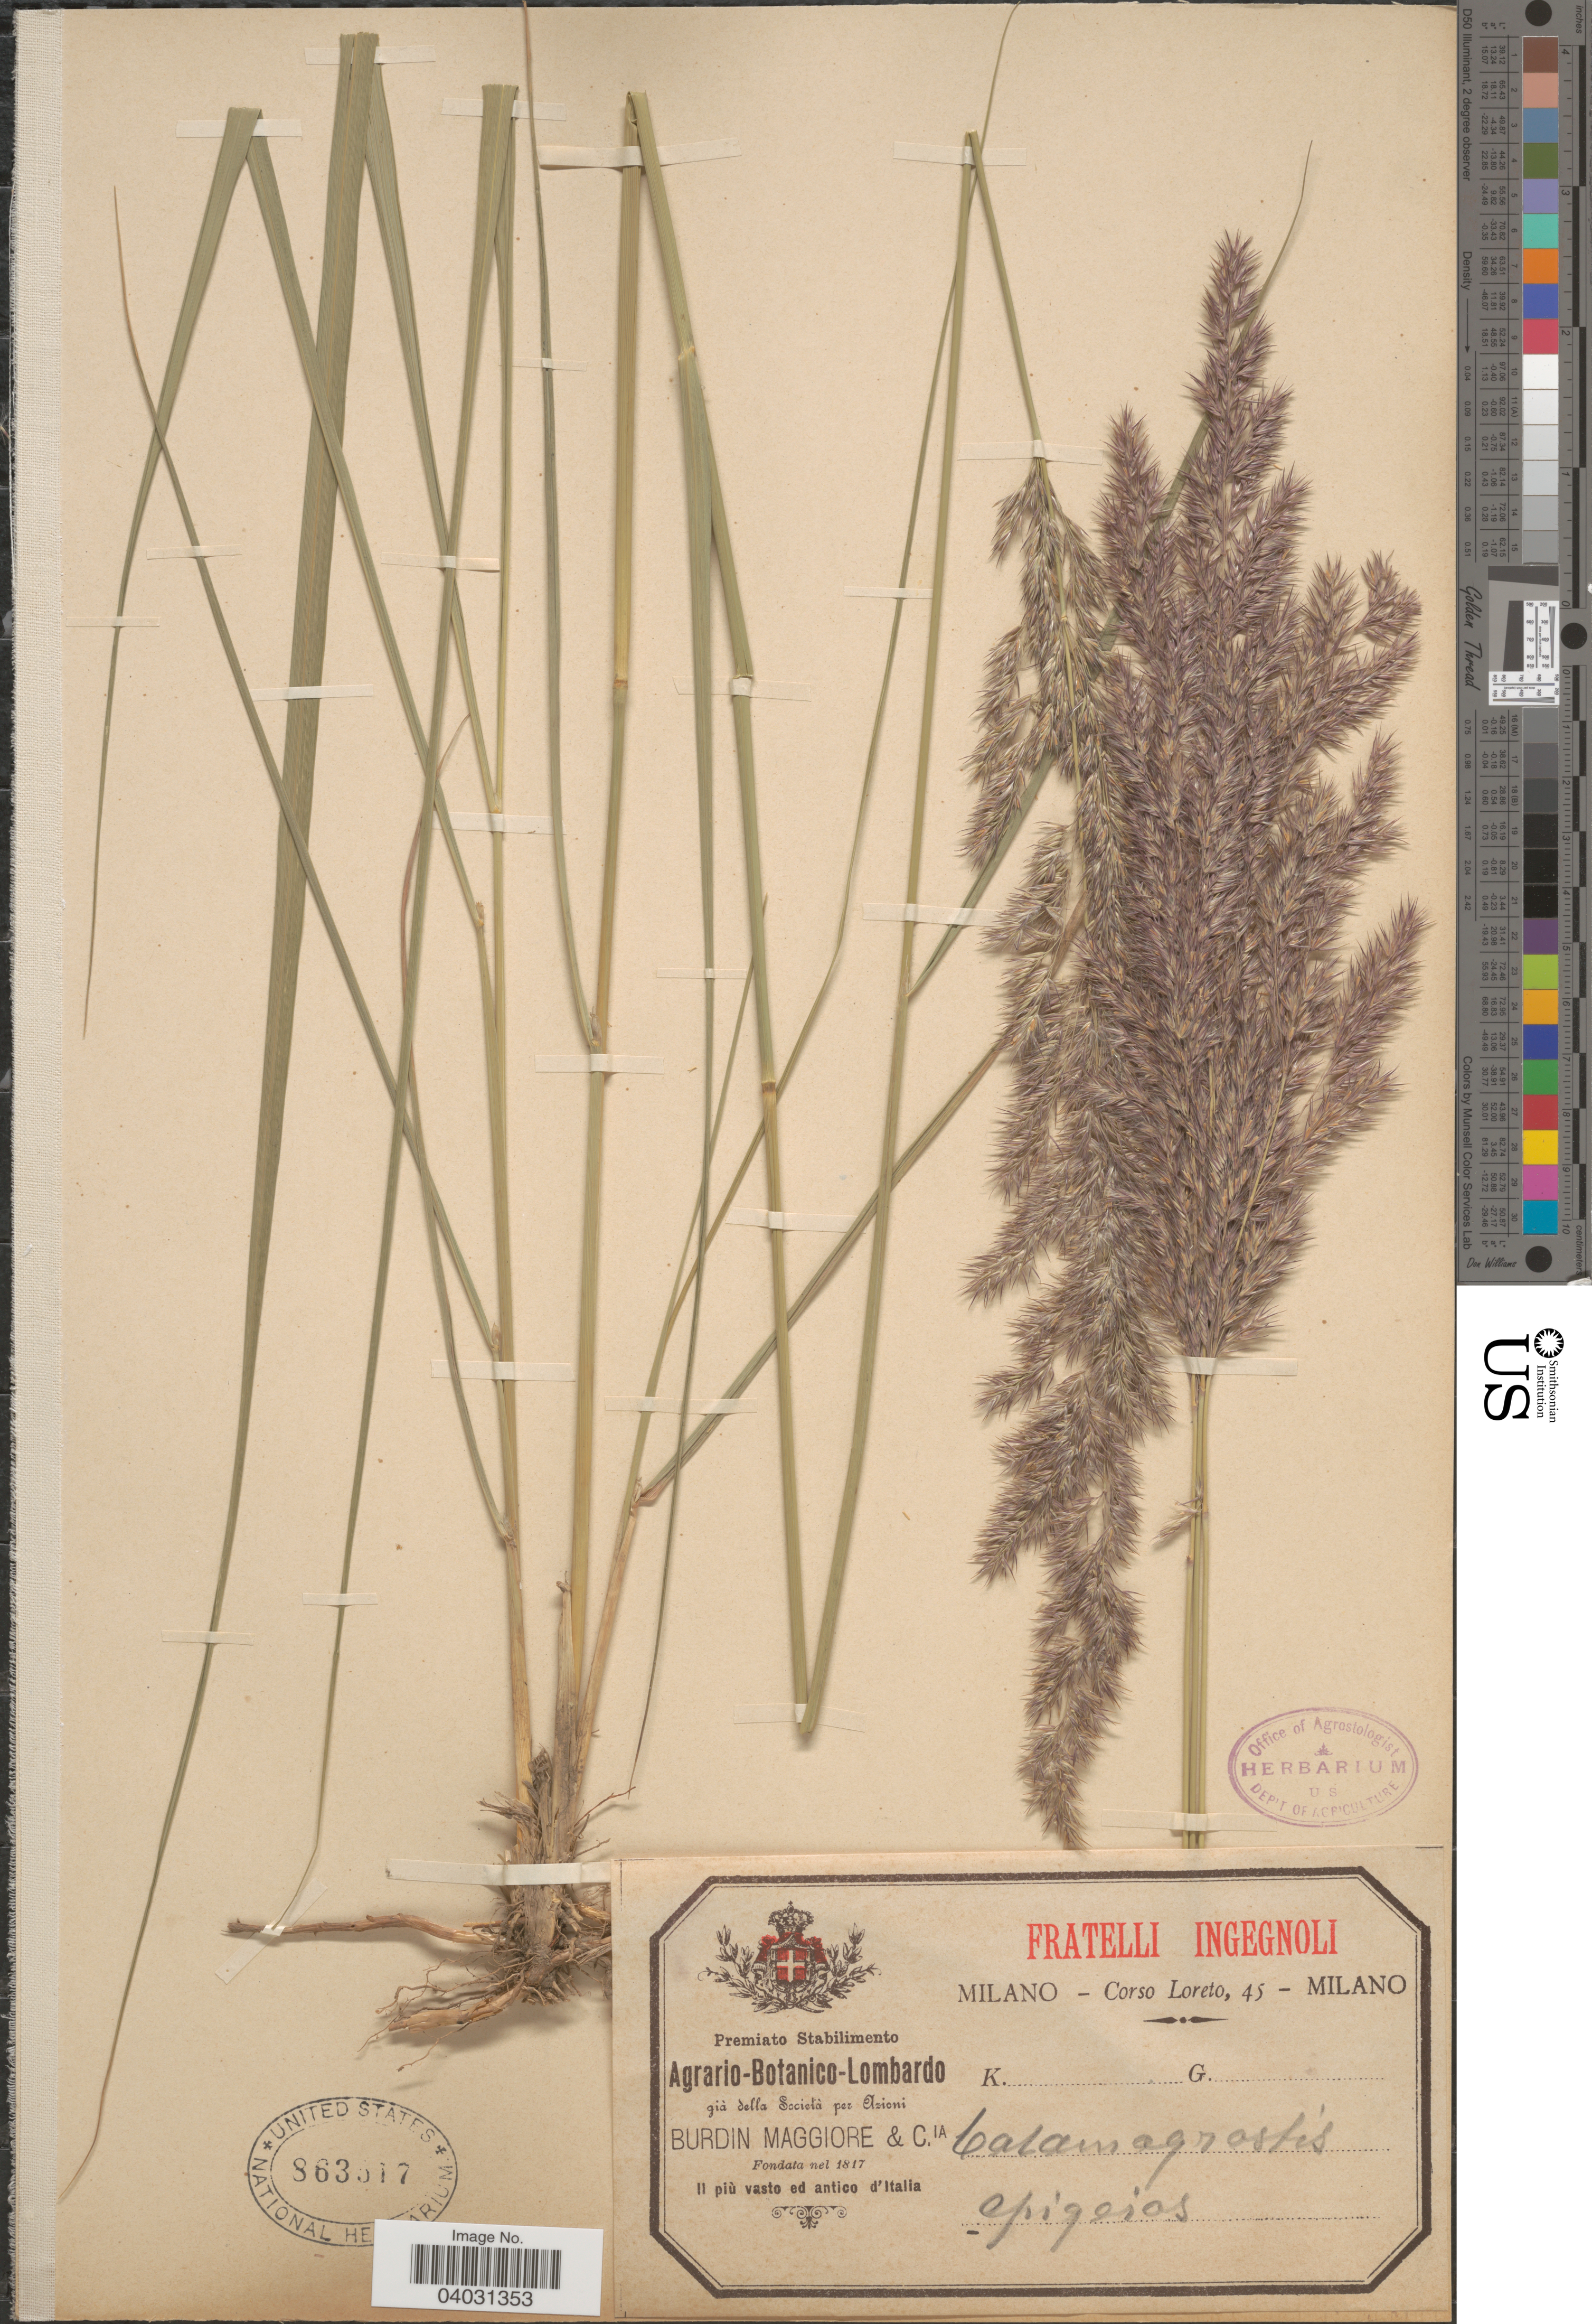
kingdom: Plantae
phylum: Tracheophyta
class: Liliopsida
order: Poales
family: Poaceae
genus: Calamagrostis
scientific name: Calamagrostis epigeios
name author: (L.) Roth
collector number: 45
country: Italy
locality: Il più vasto ed antico d'Italia. Corso Loreto.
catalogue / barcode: US 863517